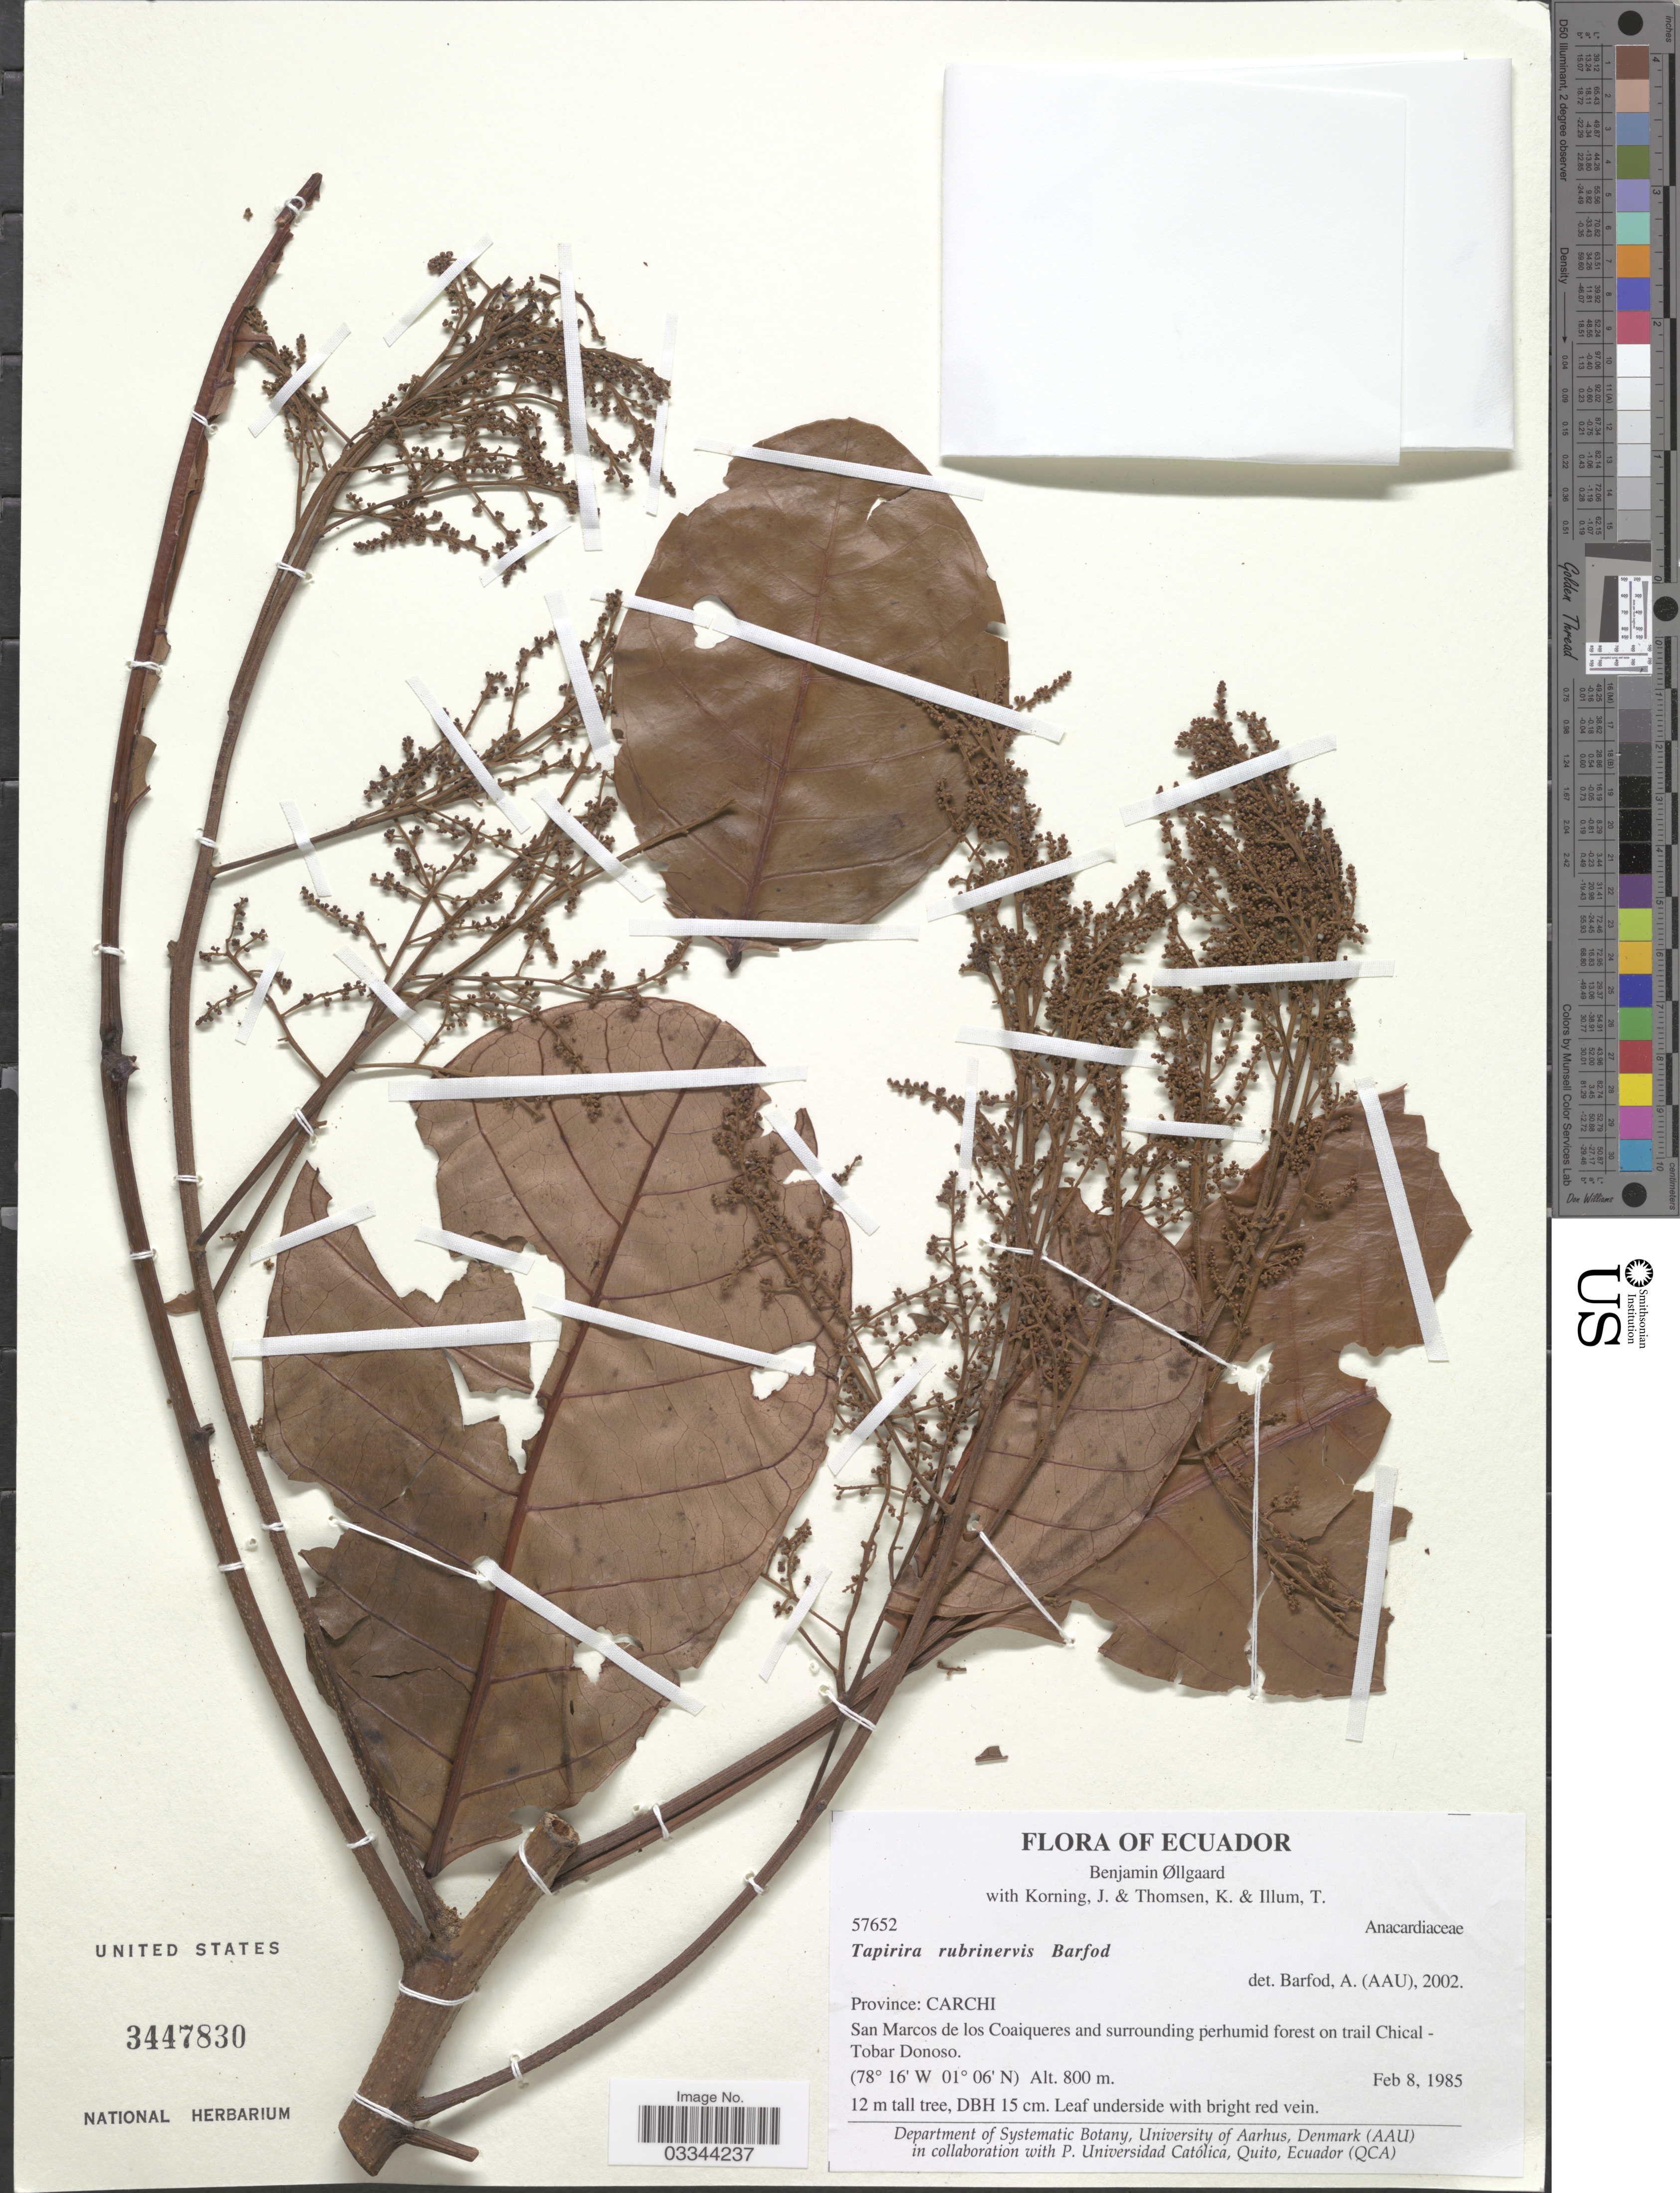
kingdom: Plantae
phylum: Tracheophyta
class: Magnoliopsida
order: Sapindales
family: Anacardiaceae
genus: Tapirira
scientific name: Tapirira rubrinervis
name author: Barfod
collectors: B. Øllgaard, J. Korning, K. Thomsen & T. Illum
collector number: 57652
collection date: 1985-02-08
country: Ecuador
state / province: Carchi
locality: San Marcos de los Coaiqueres and surrounding perhumid forest on trail Chical - Tobar Donoso.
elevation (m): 800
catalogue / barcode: US 3447830